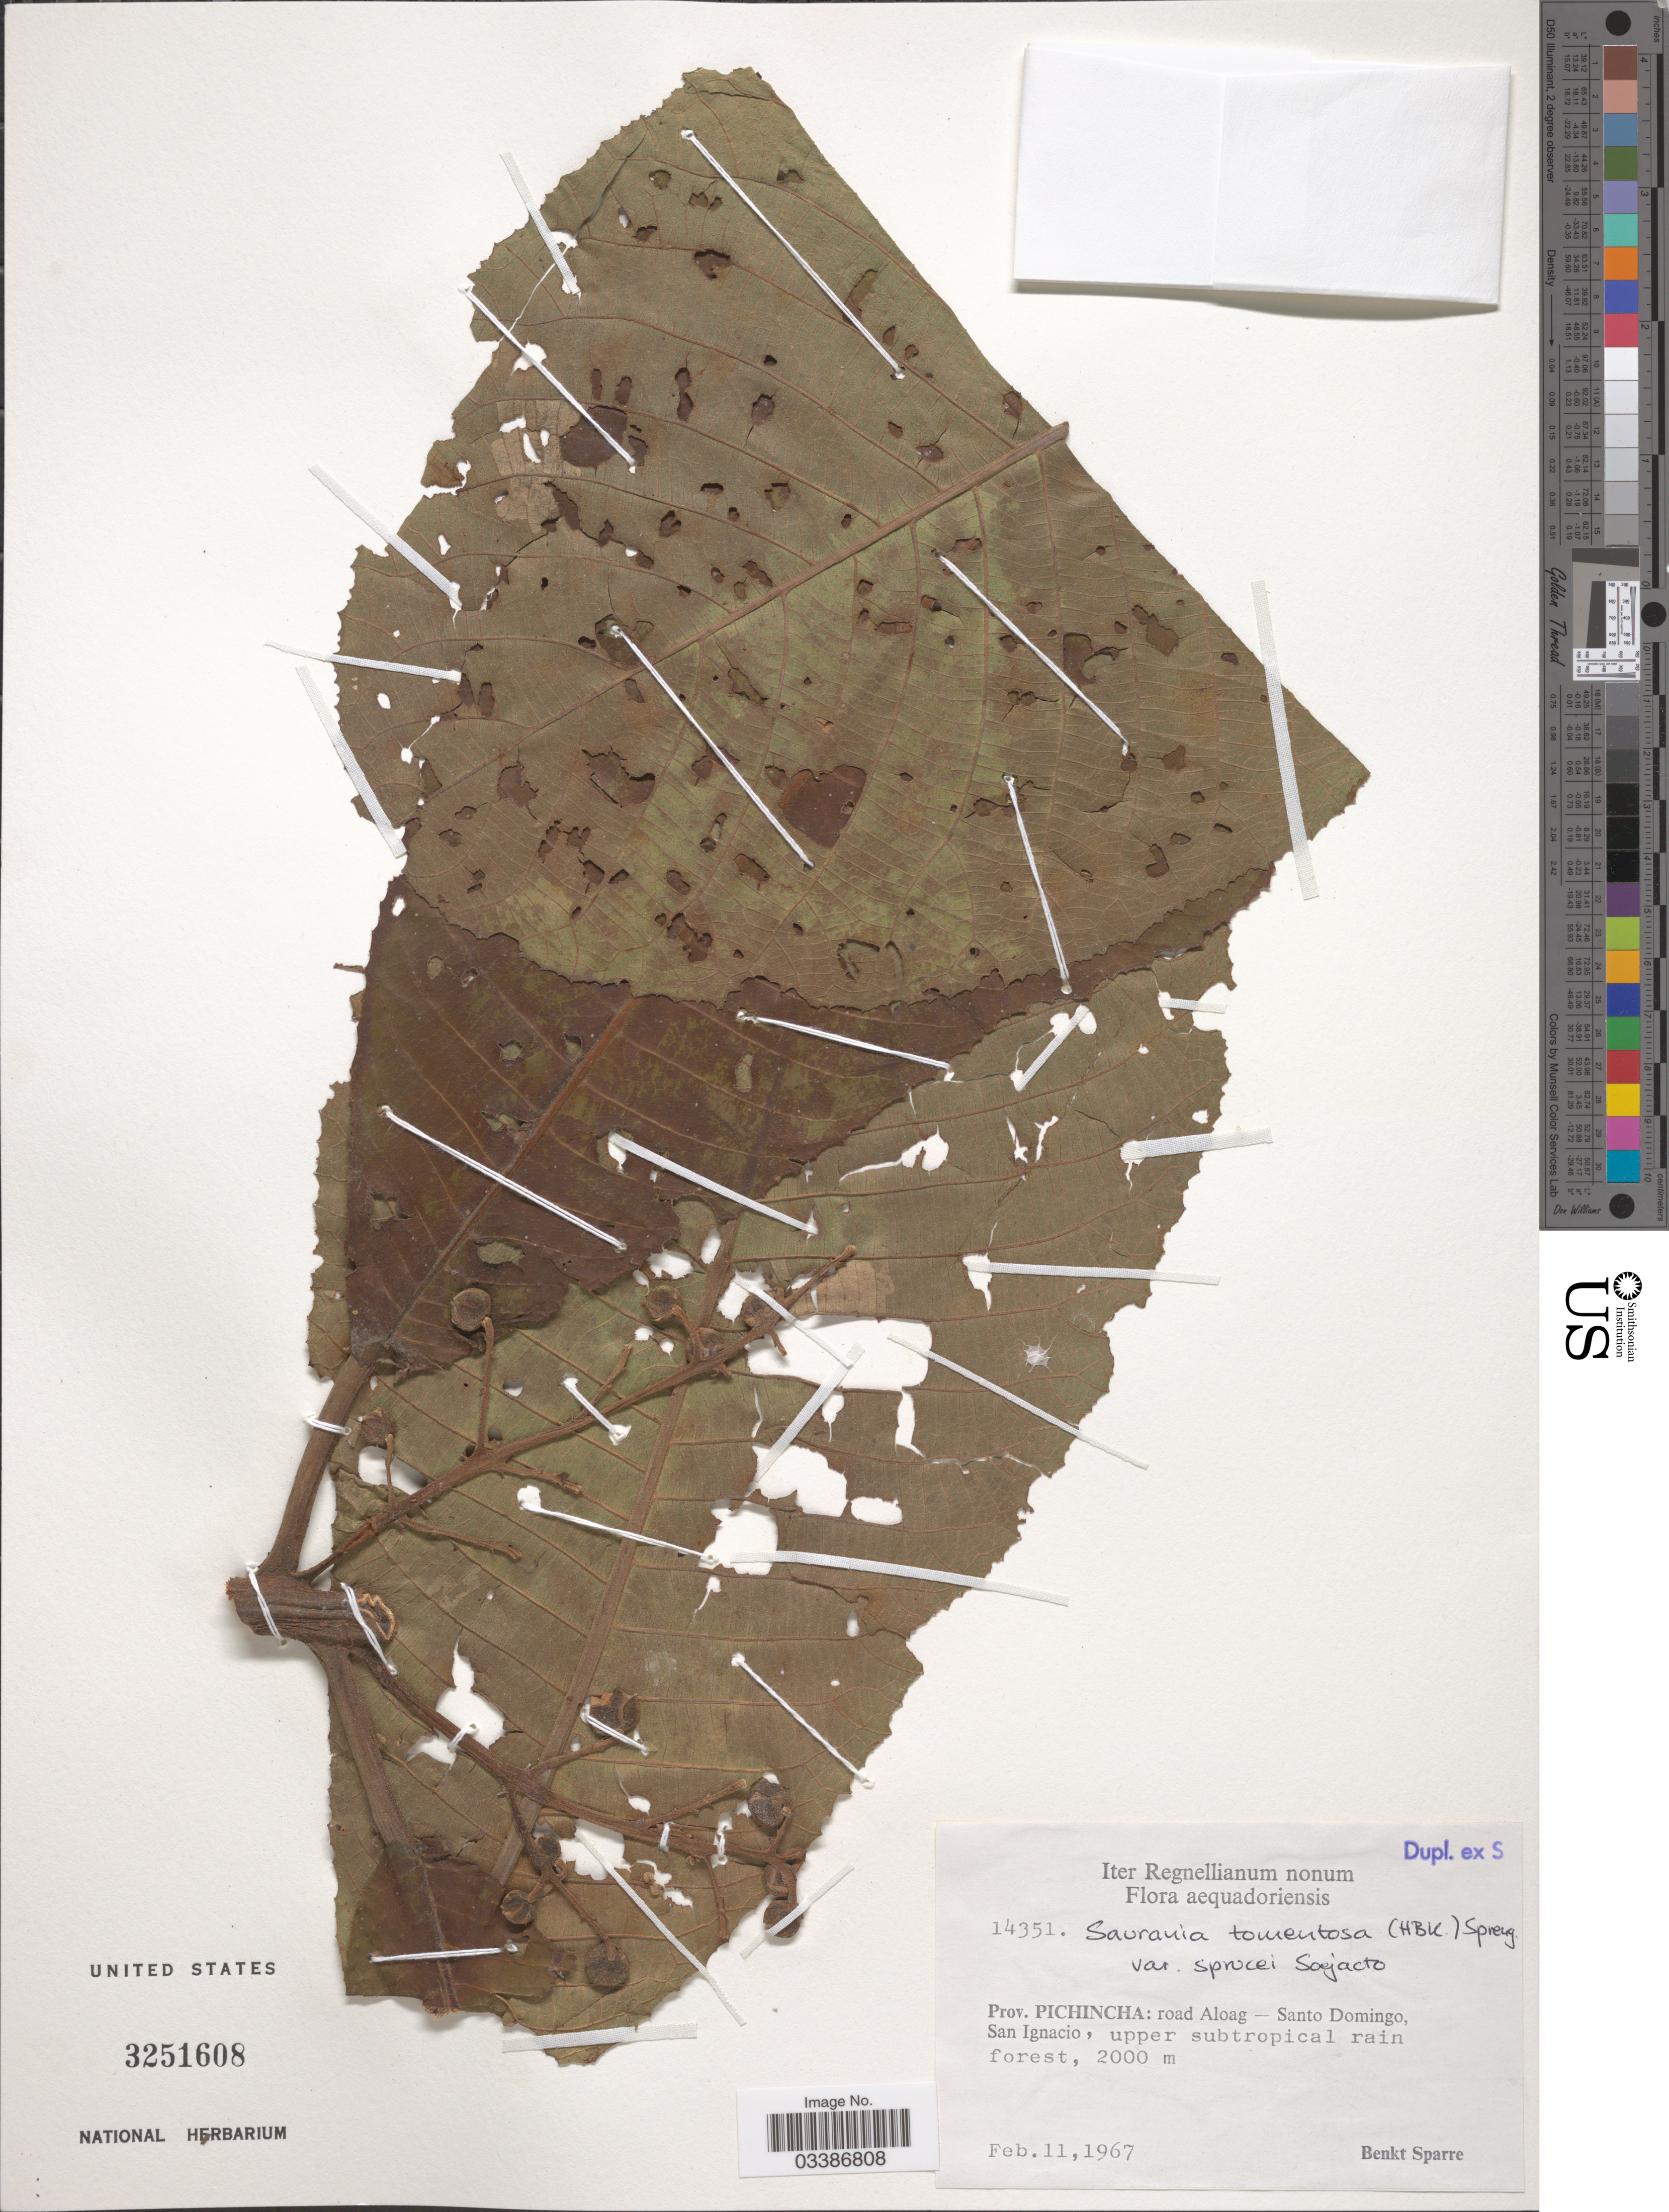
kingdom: Plantae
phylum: Tracheophyta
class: Magnoliopsida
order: Ericales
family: Actinidiaceae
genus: Saurauia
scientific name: Saurauia tomentosa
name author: (Kunth) Spreng.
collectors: B. Sparre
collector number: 14351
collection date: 1967-02-11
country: Ecuador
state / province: Pichincha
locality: Road Aloag - Santo Domingo, San Ignacio, upper subtropical rainforest.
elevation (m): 2000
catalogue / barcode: US 3251608